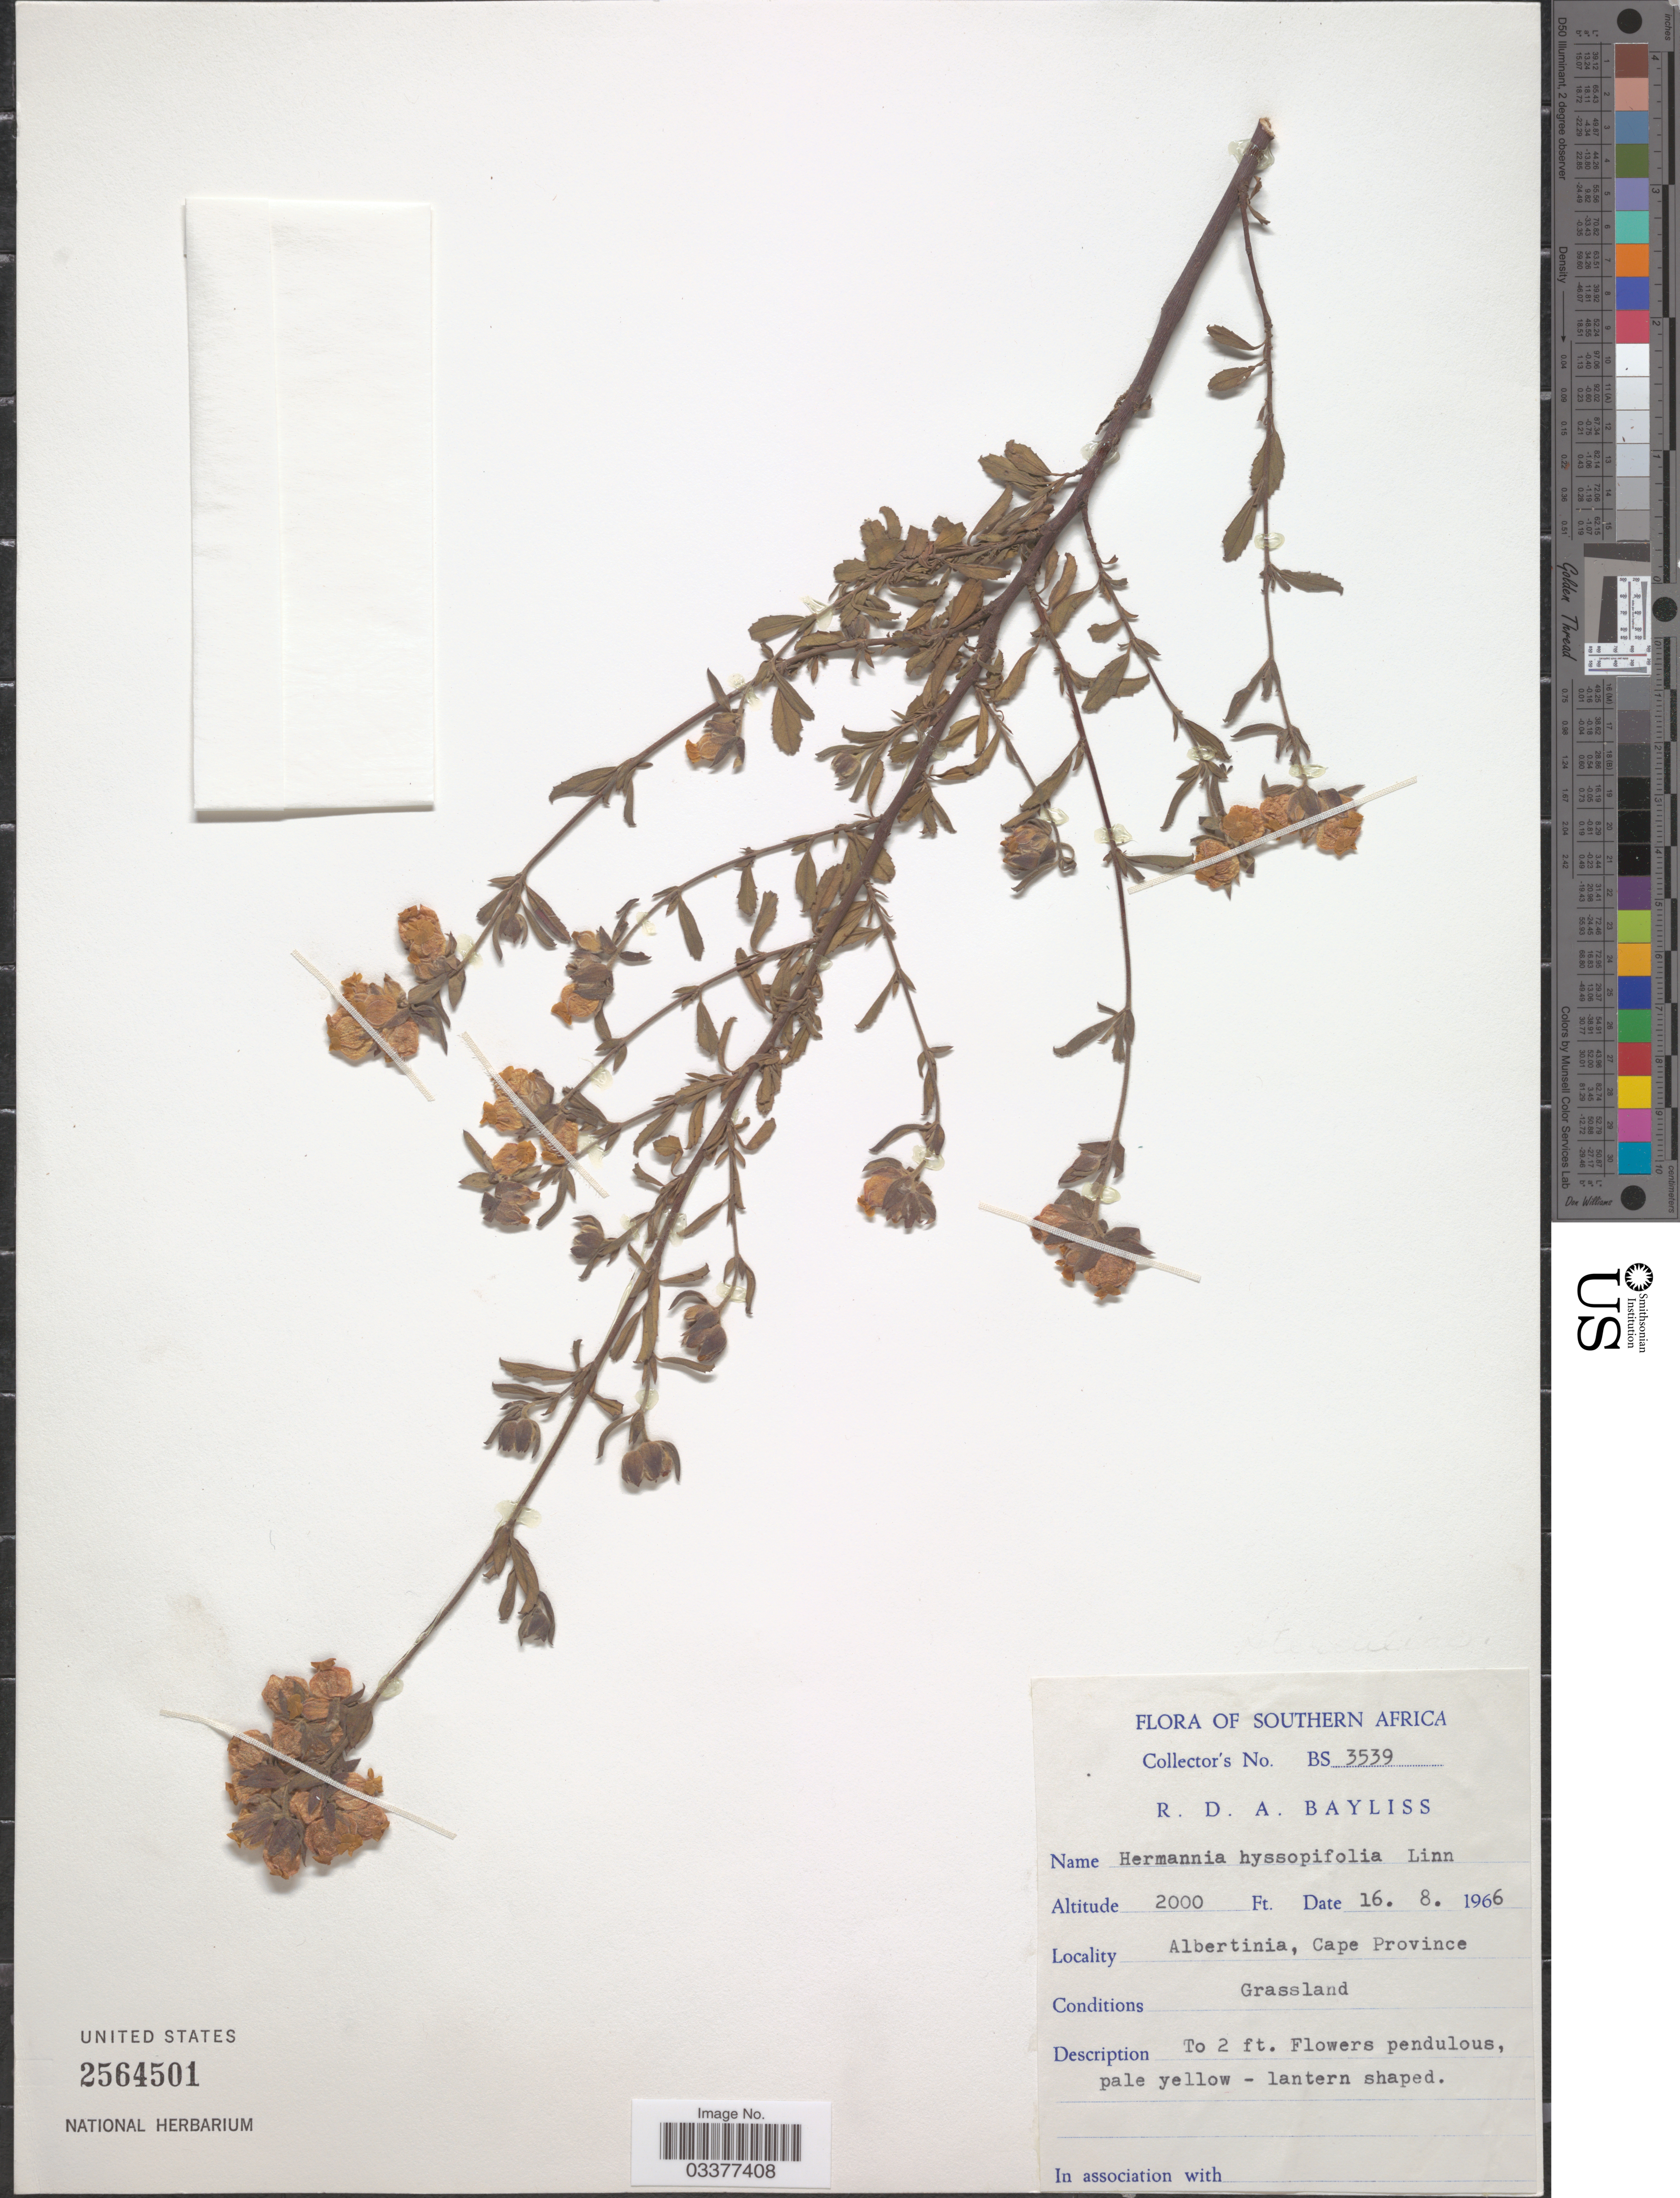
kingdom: Plantae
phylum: Tracheophyta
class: Magnoliopsida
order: Malvales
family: Malvaceae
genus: Hermannia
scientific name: Hermannia hyssopifolia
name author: L.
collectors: R. Bayliss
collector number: BS3539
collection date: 1966-08-16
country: South Africa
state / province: Western Cape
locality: Southern Africa. Albertinia, Cape Province.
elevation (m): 610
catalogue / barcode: US 2564501